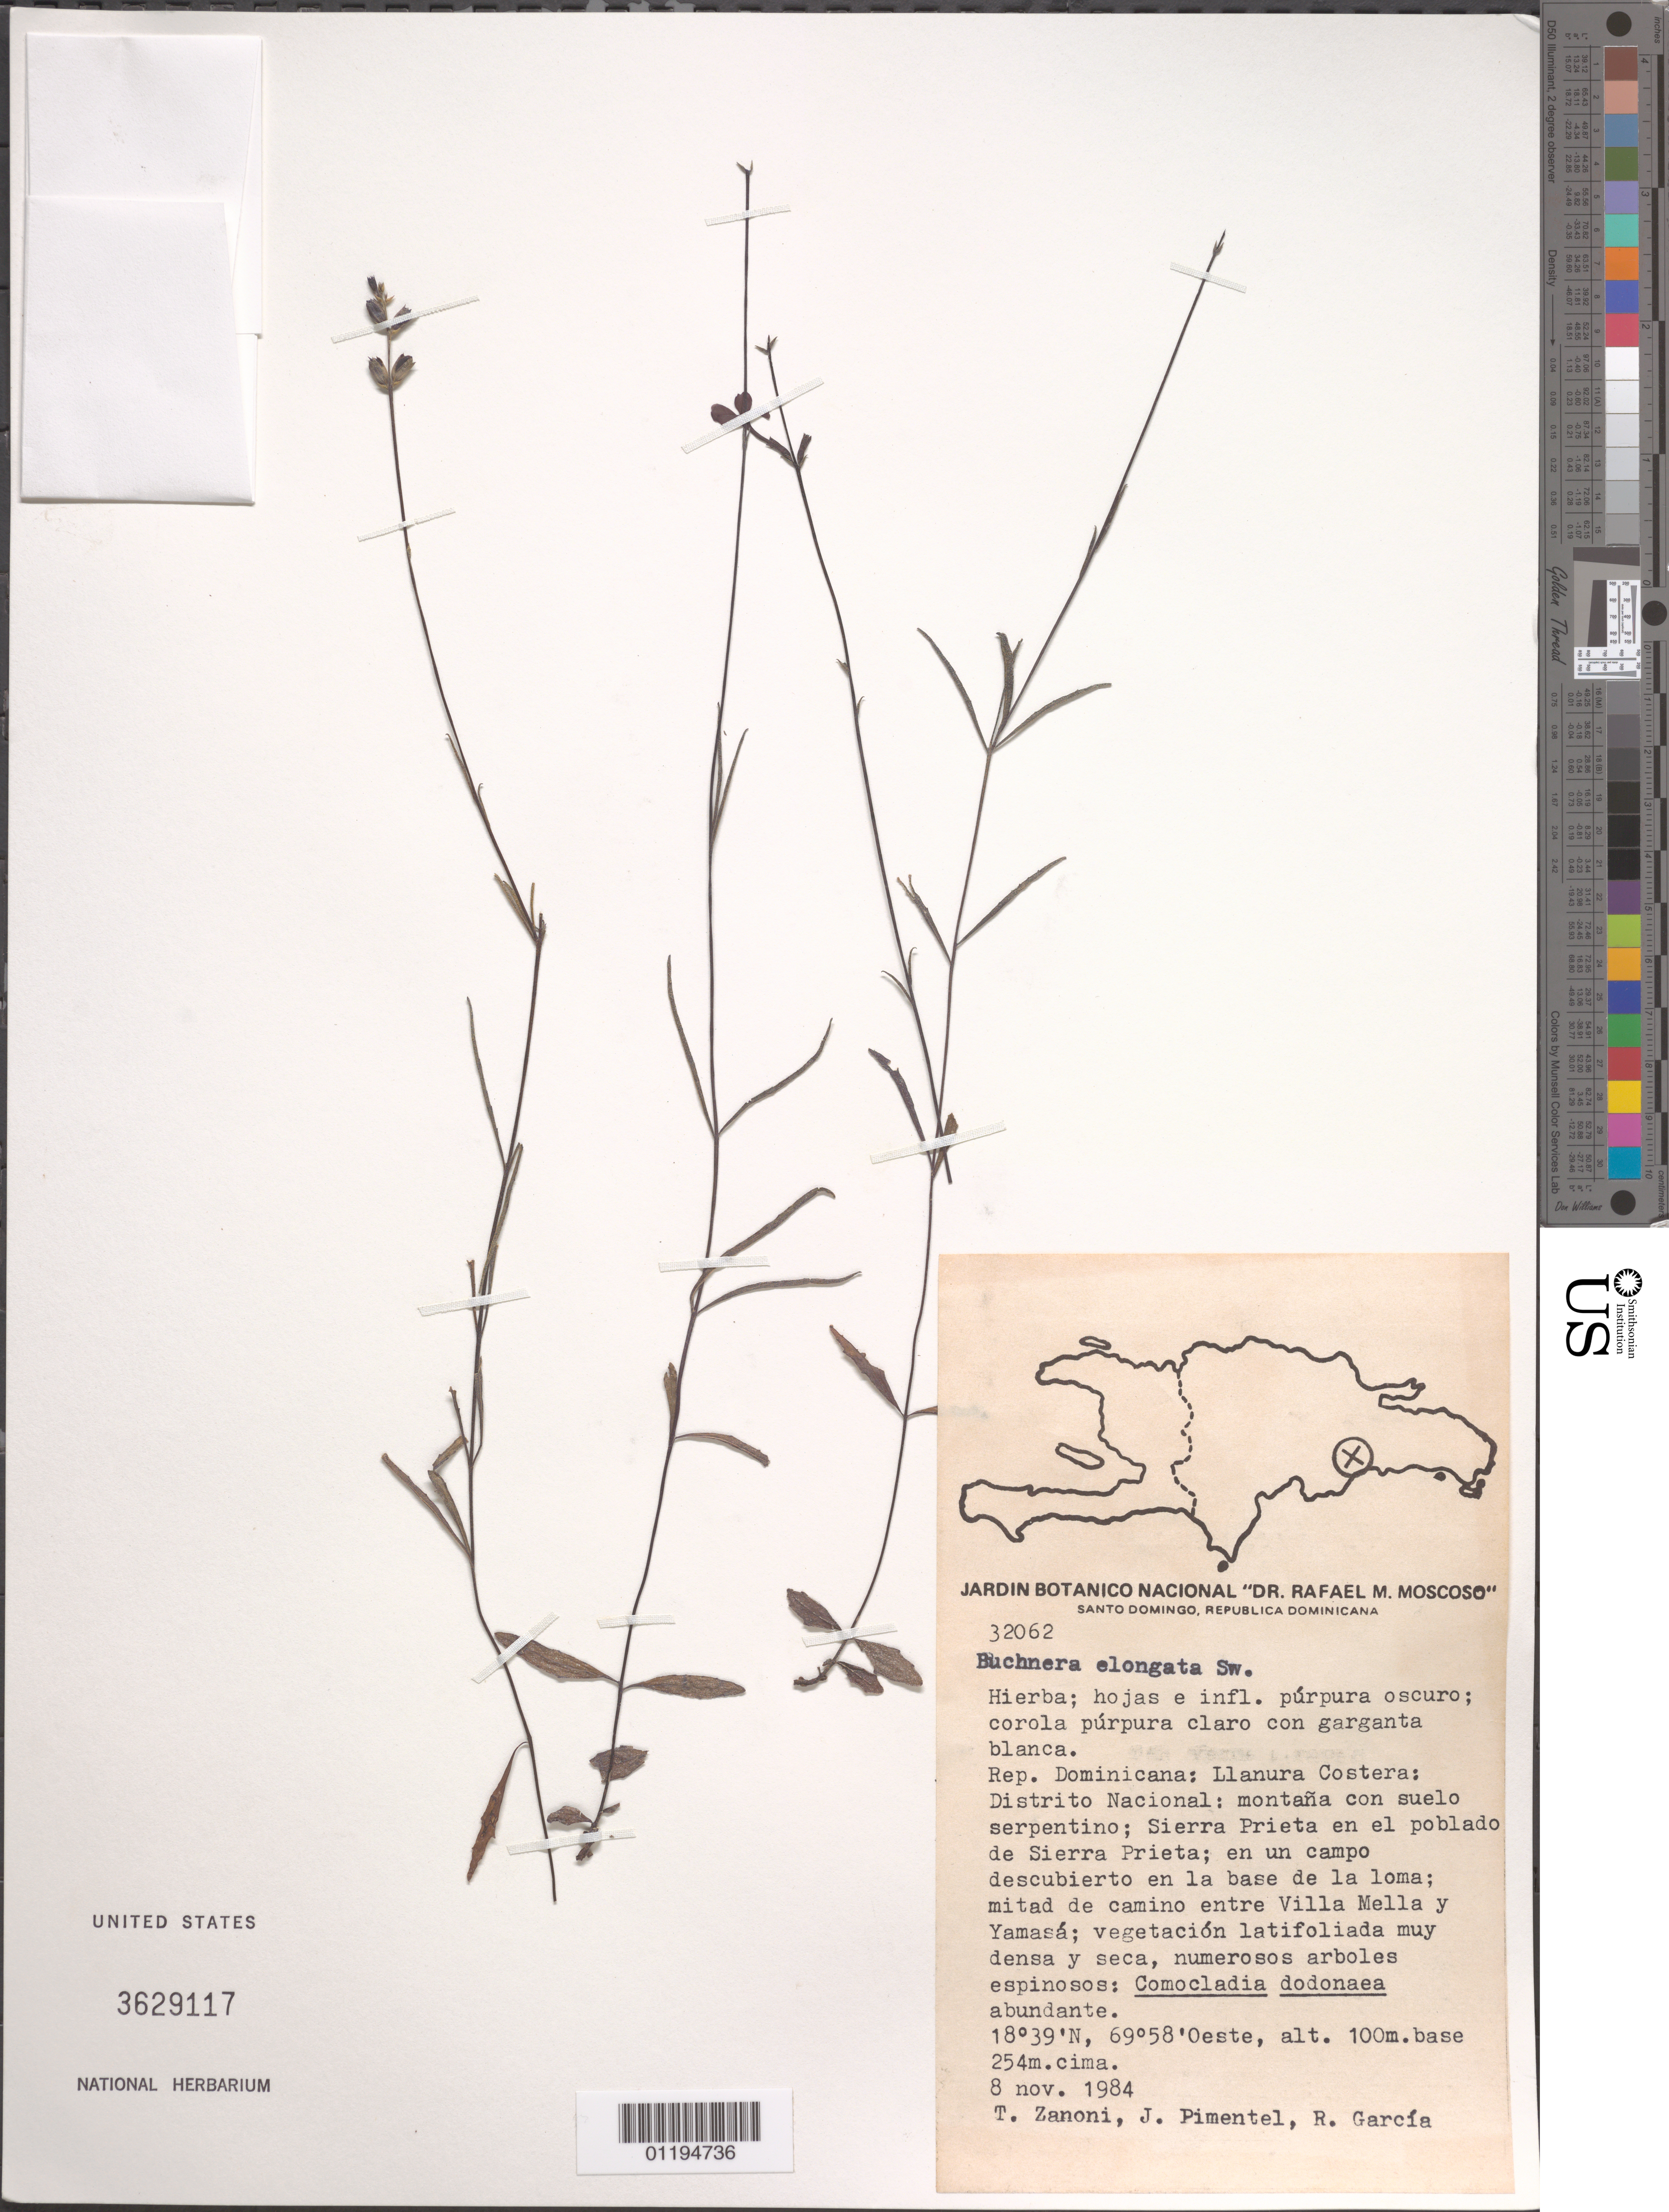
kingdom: Plantae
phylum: Tracheophyta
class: Magnoliopsida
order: Lamiales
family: Orobanchaceae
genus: Buchnera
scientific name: Buchnera elongata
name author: Sw.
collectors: T. A. Zanoni, J. Pimental & R. Garcia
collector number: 32062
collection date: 1984-11-08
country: Dominican Republic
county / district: Nacional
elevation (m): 100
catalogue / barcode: US 3629117